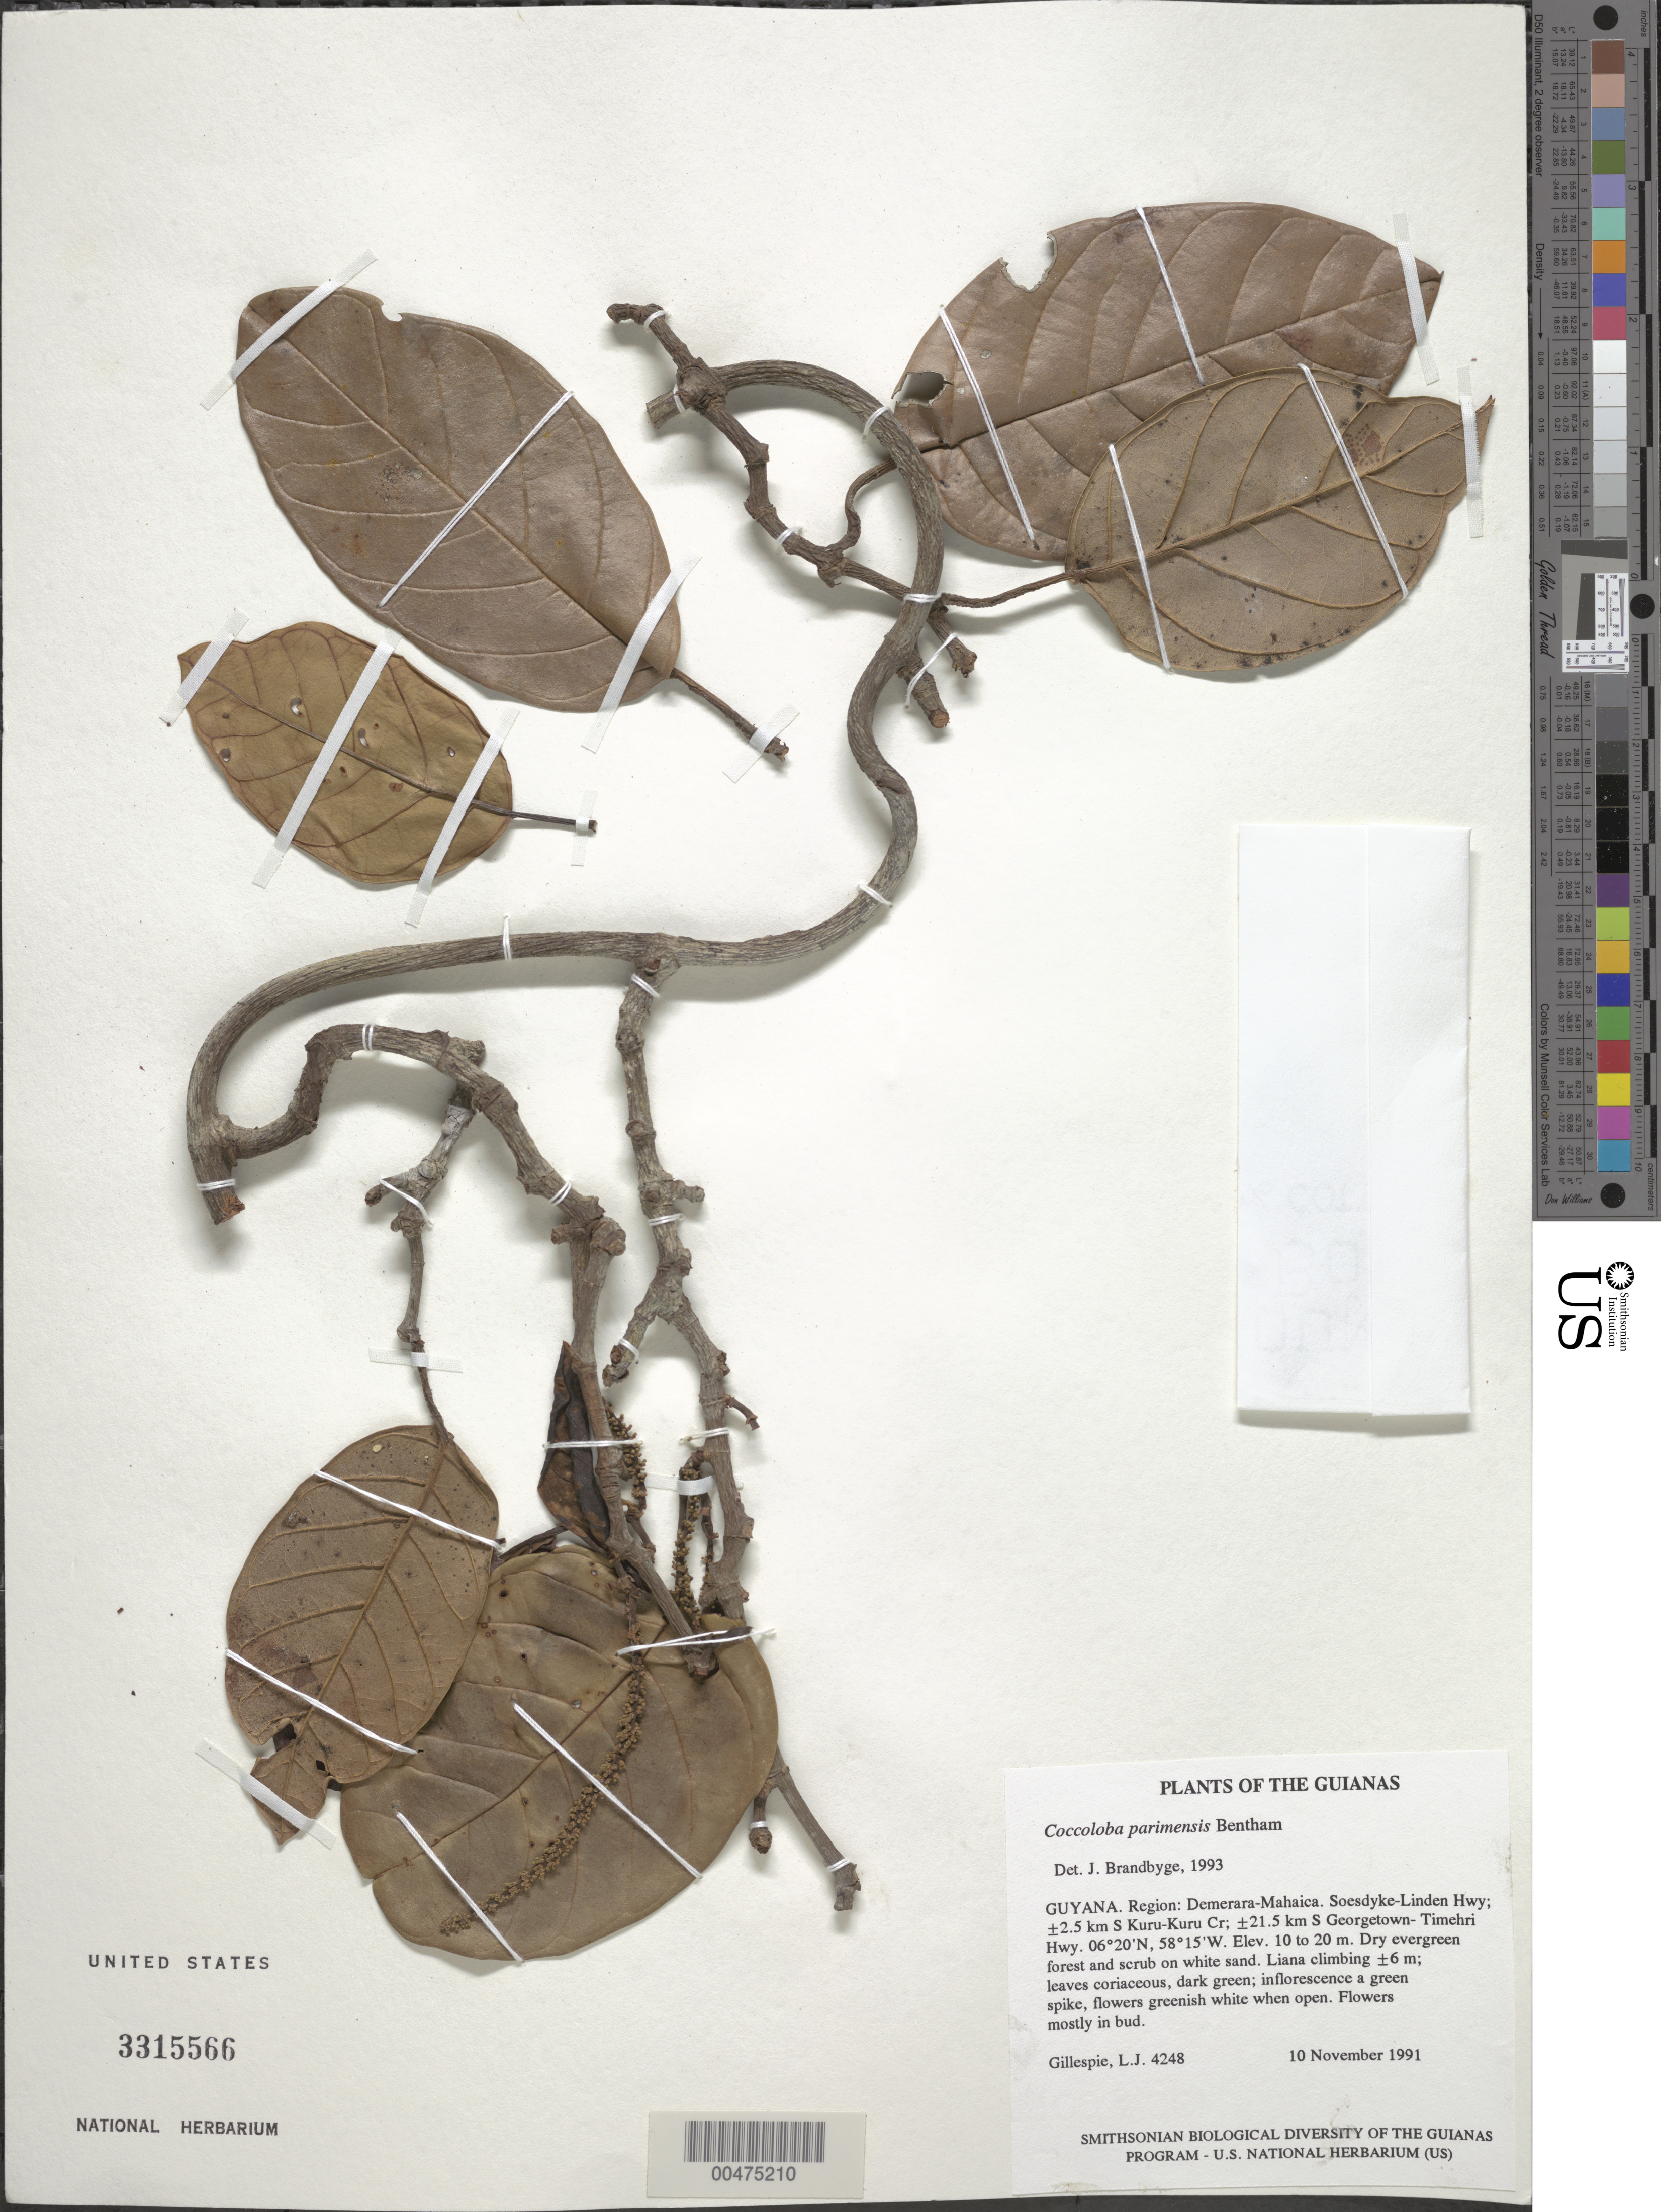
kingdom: Plantae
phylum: Tracheophyta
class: Magnoliopsida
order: Caryophyllales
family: Polygonaceae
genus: Coccoloba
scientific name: Coccoloba parimensis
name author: Benth.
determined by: Brandbyge, J.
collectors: L. J. Gillespie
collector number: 4248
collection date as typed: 10 November 1991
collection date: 1991-11-10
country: Guyana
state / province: Demerara-Mahaica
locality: Soesdyke-Linden Hwy; ±2.5 km S Kuru-Kuru Cr; ±21.5 km S Georgetown- Timehri Hwy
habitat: Dry evergreen forest and scrub on white sand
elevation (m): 10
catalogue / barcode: US 3315566